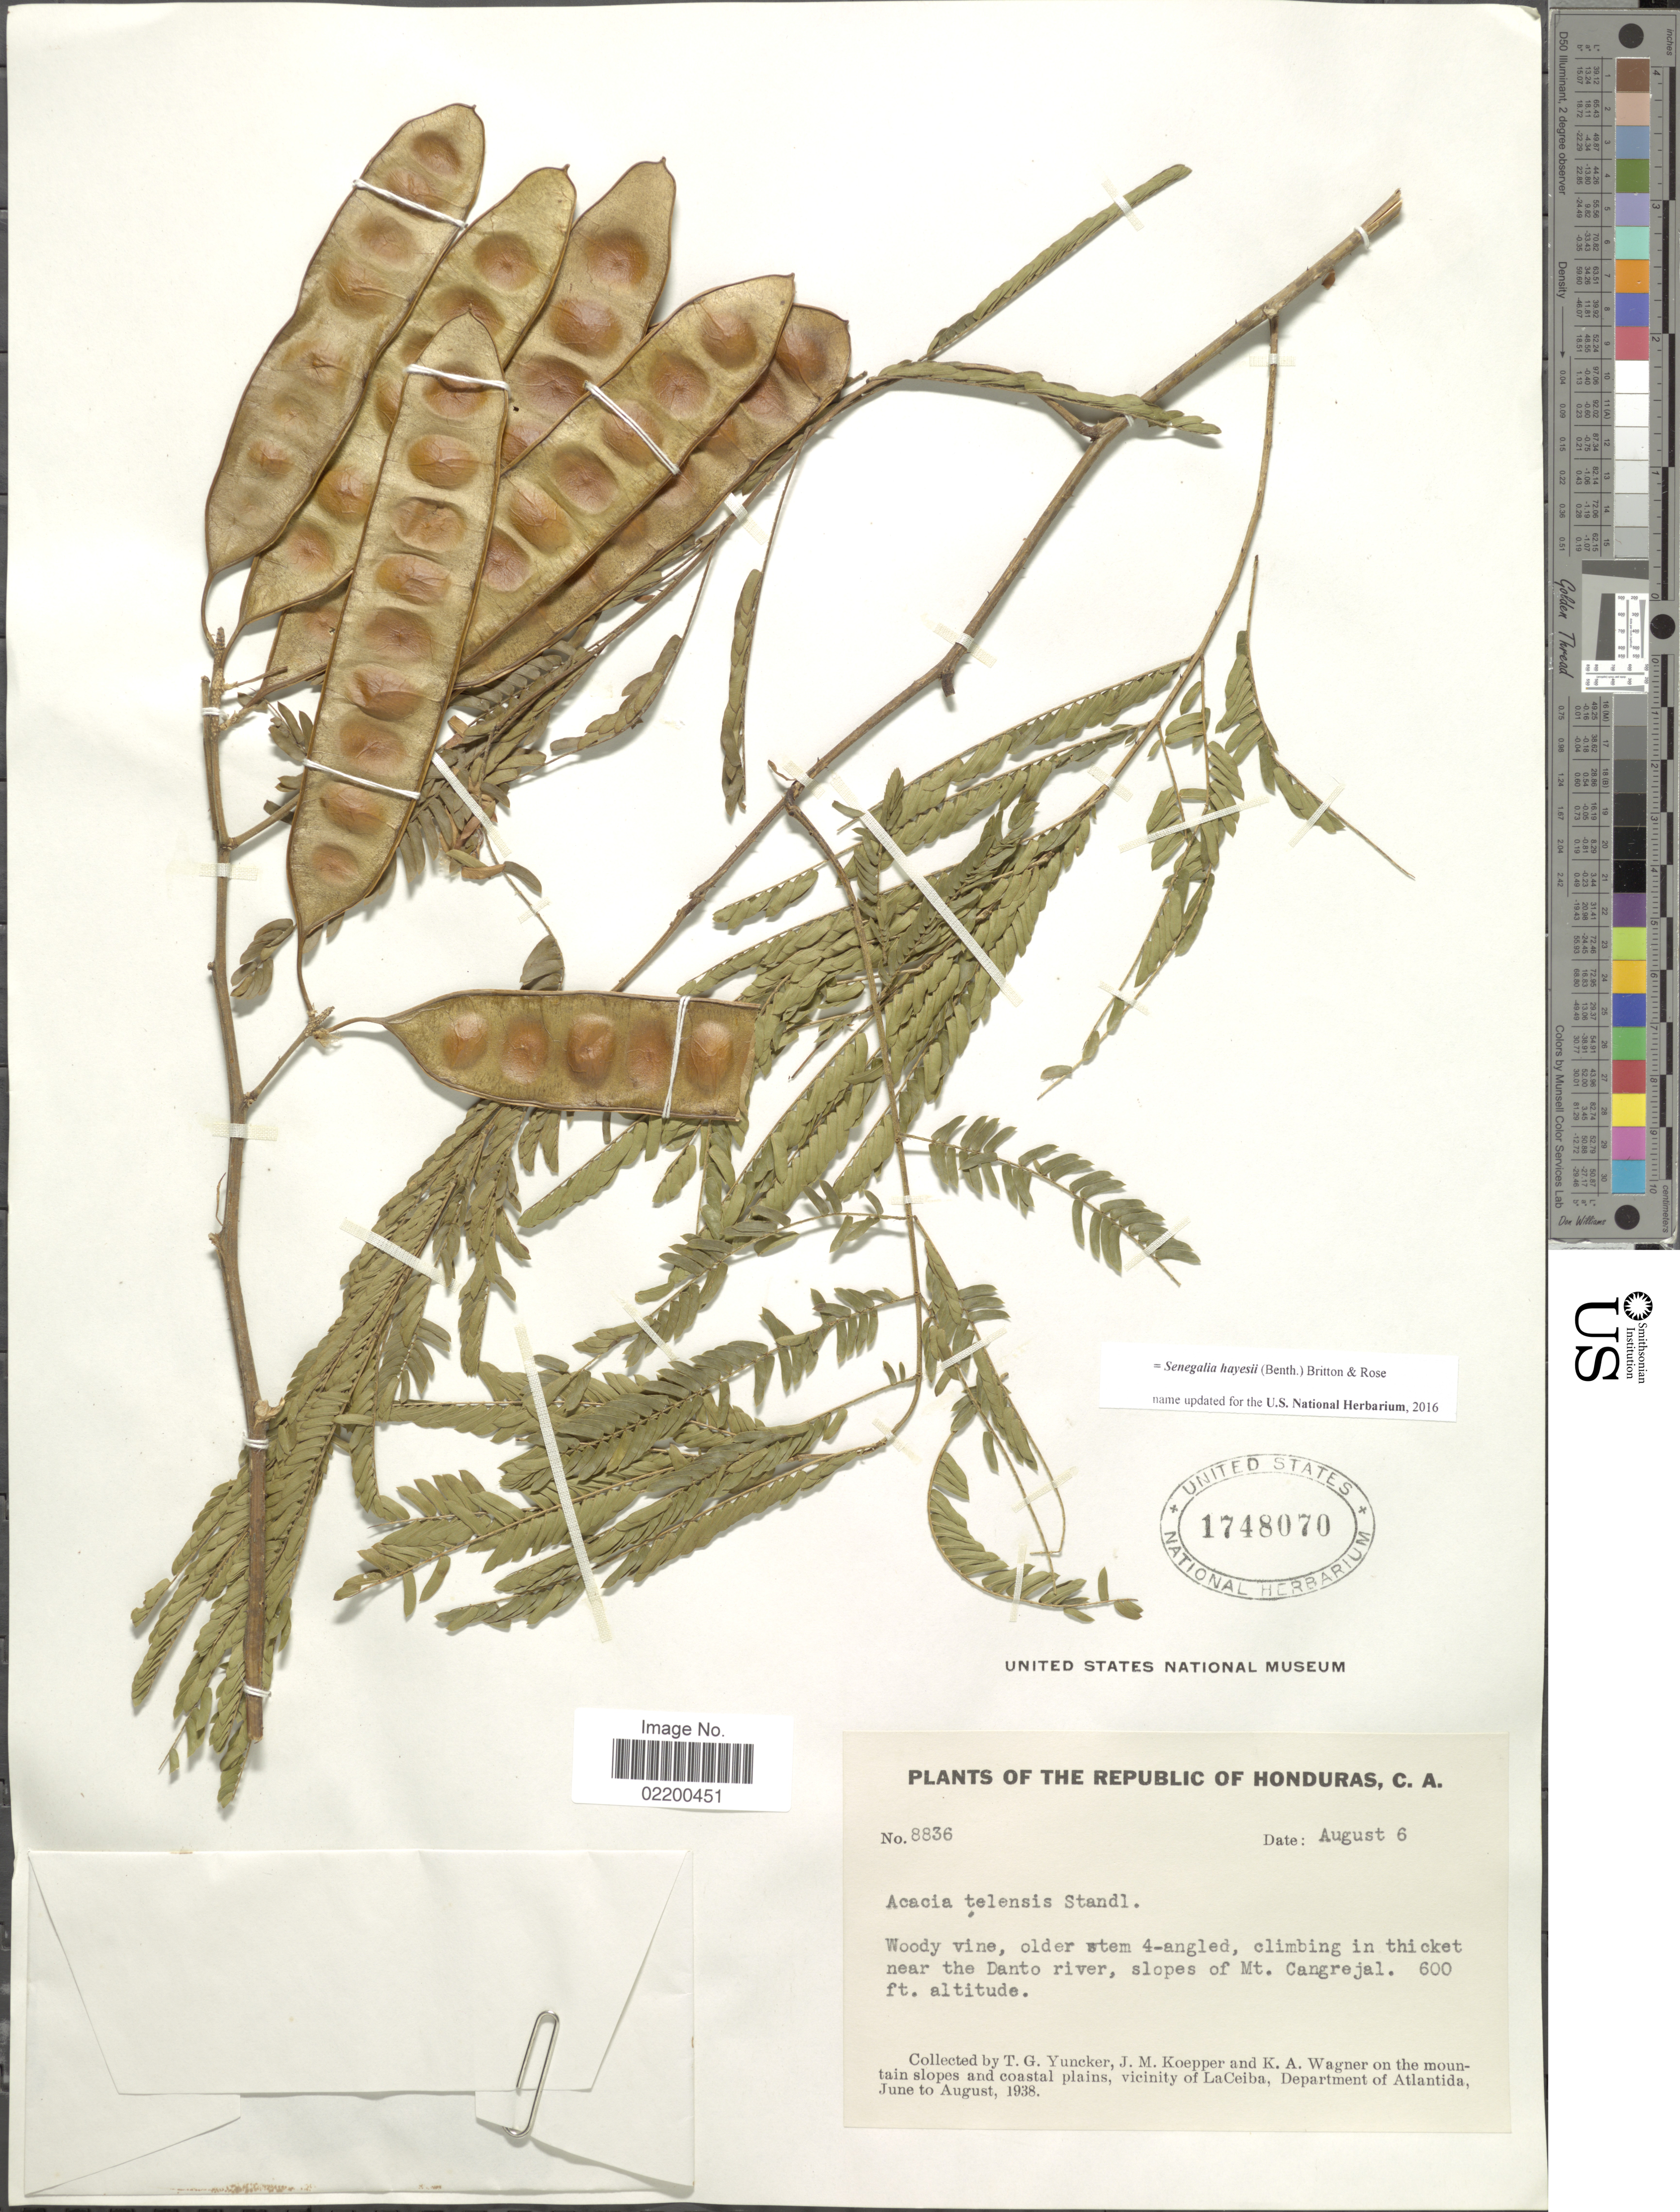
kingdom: Plantae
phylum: Tracheophyta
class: Magnoliopsida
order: Fabales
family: Fabaceae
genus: Senegalia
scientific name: Senegalia hayesii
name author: (Benth.) Britton & Rose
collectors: T. G. Yuncker, J. M. Koepper & K. A. Wagner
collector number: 8836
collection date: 1938-08-06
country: Honduras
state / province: Atlántida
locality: The Republic of Honduras, C.A., on the mountain slopes and coastal plains, vicinity of LaCeiba, Department of Atlantida, near the Danto river, slopes of Mt. Cangrejal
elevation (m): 183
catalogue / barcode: US 1748070